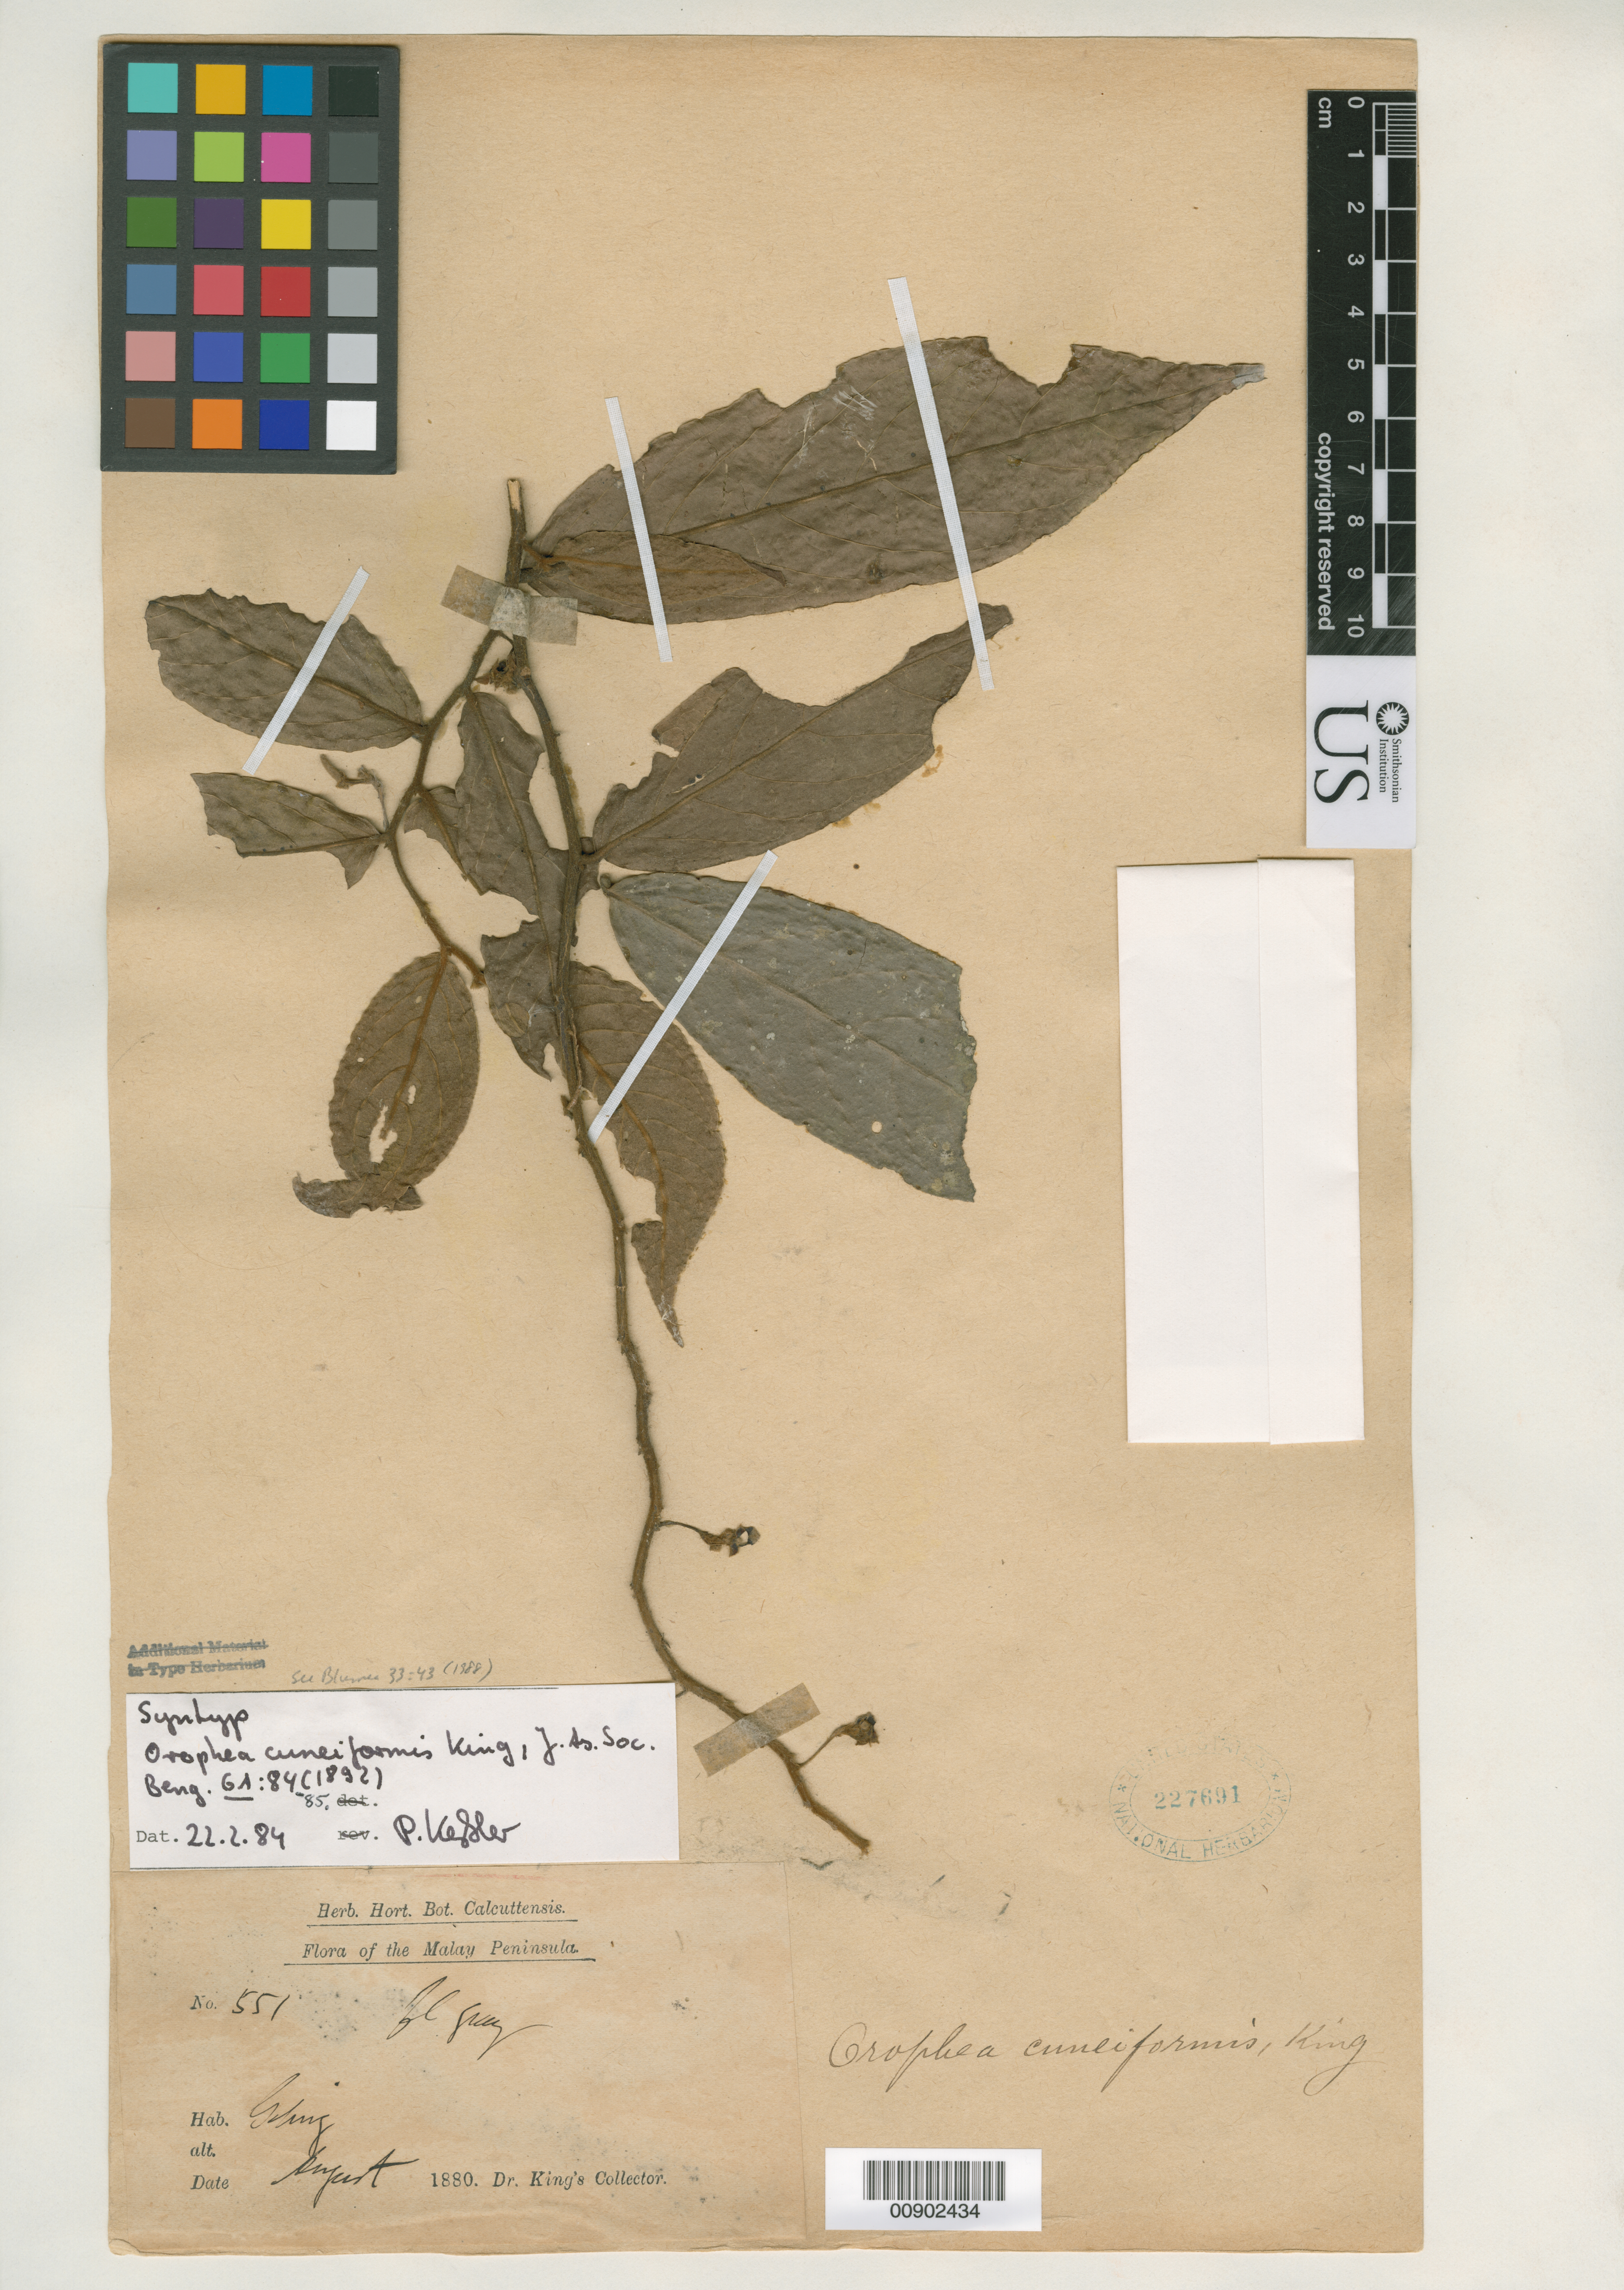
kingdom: Plantae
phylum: Tracheophyta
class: Magnoliopsida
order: Magnoliales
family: Annonaceae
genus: Orophea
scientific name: Orophea cuneiformis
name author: King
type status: Syntype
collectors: Dr. King's collector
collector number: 551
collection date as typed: Aug 1880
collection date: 1880-08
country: Malaysia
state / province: Perak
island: Malay Peninsula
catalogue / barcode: US 227691